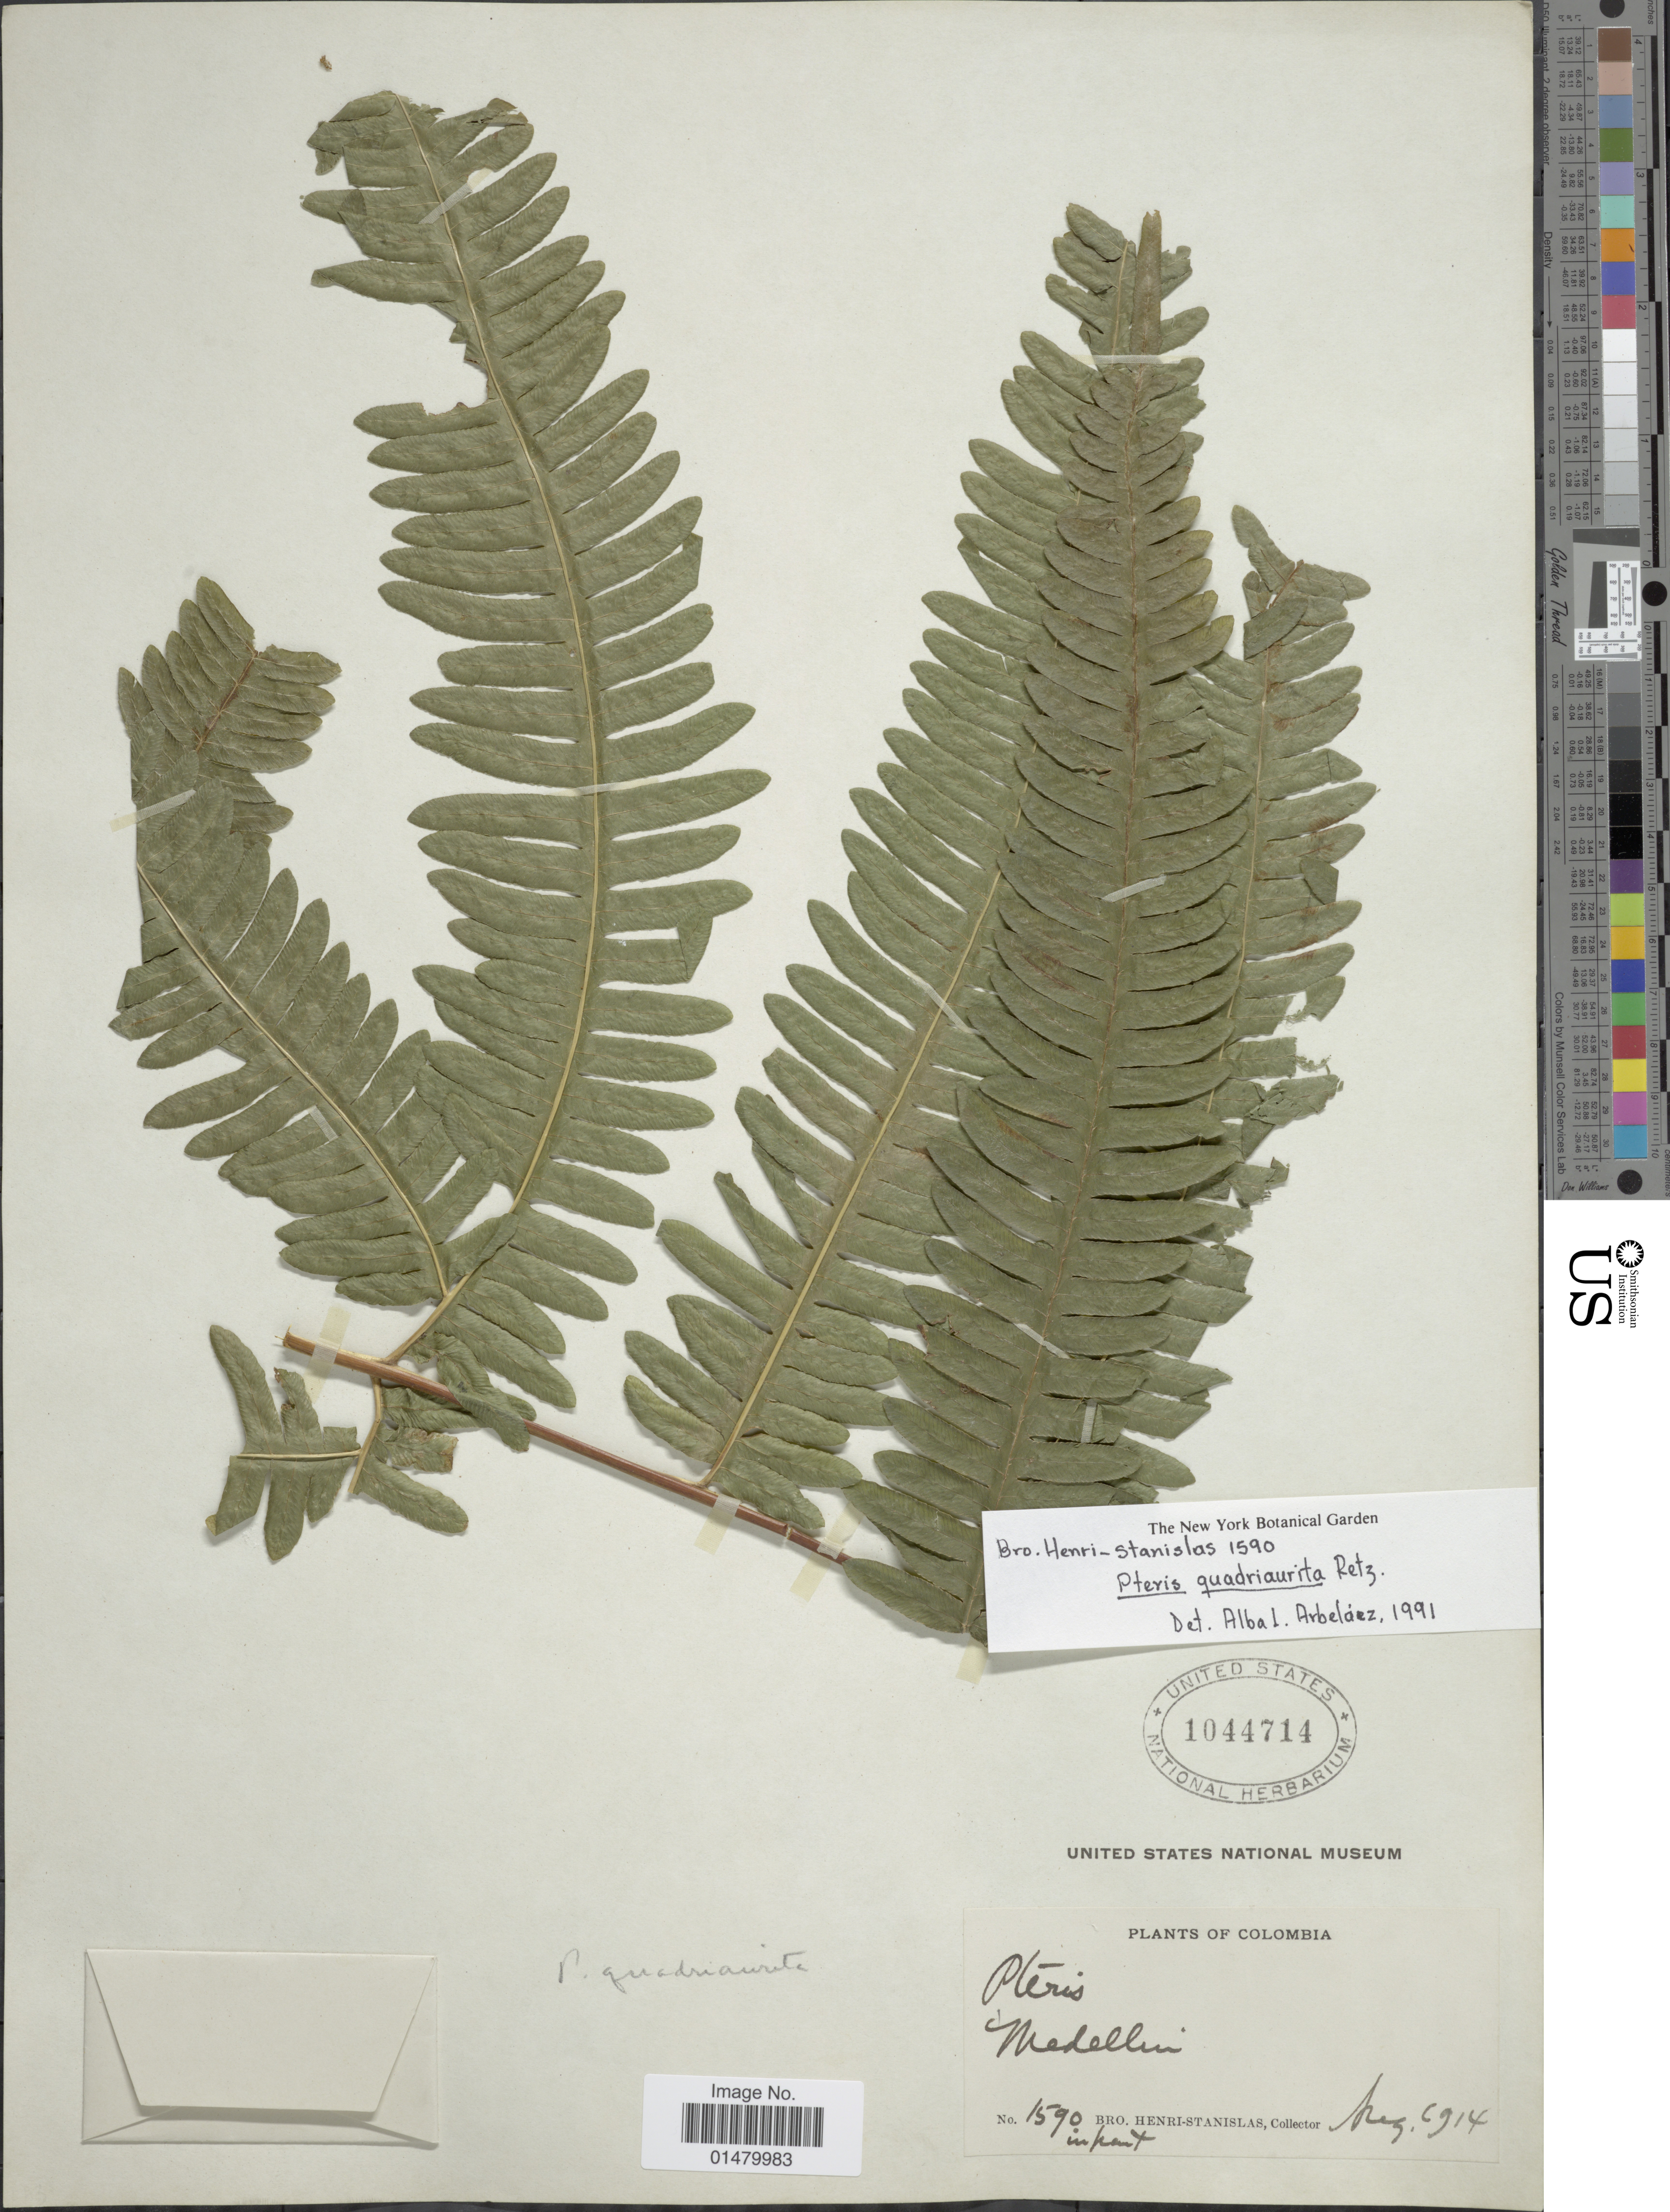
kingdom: Plantae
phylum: Tracheophyta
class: Polypodiopsida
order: Polypodiales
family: Pteridaceae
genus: Pteris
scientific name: Pteris quadriaurita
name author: Retz.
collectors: Henri-Stanislas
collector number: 1590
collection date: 1914-08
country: Colombia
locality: Medellin.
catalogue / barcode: US 1044714